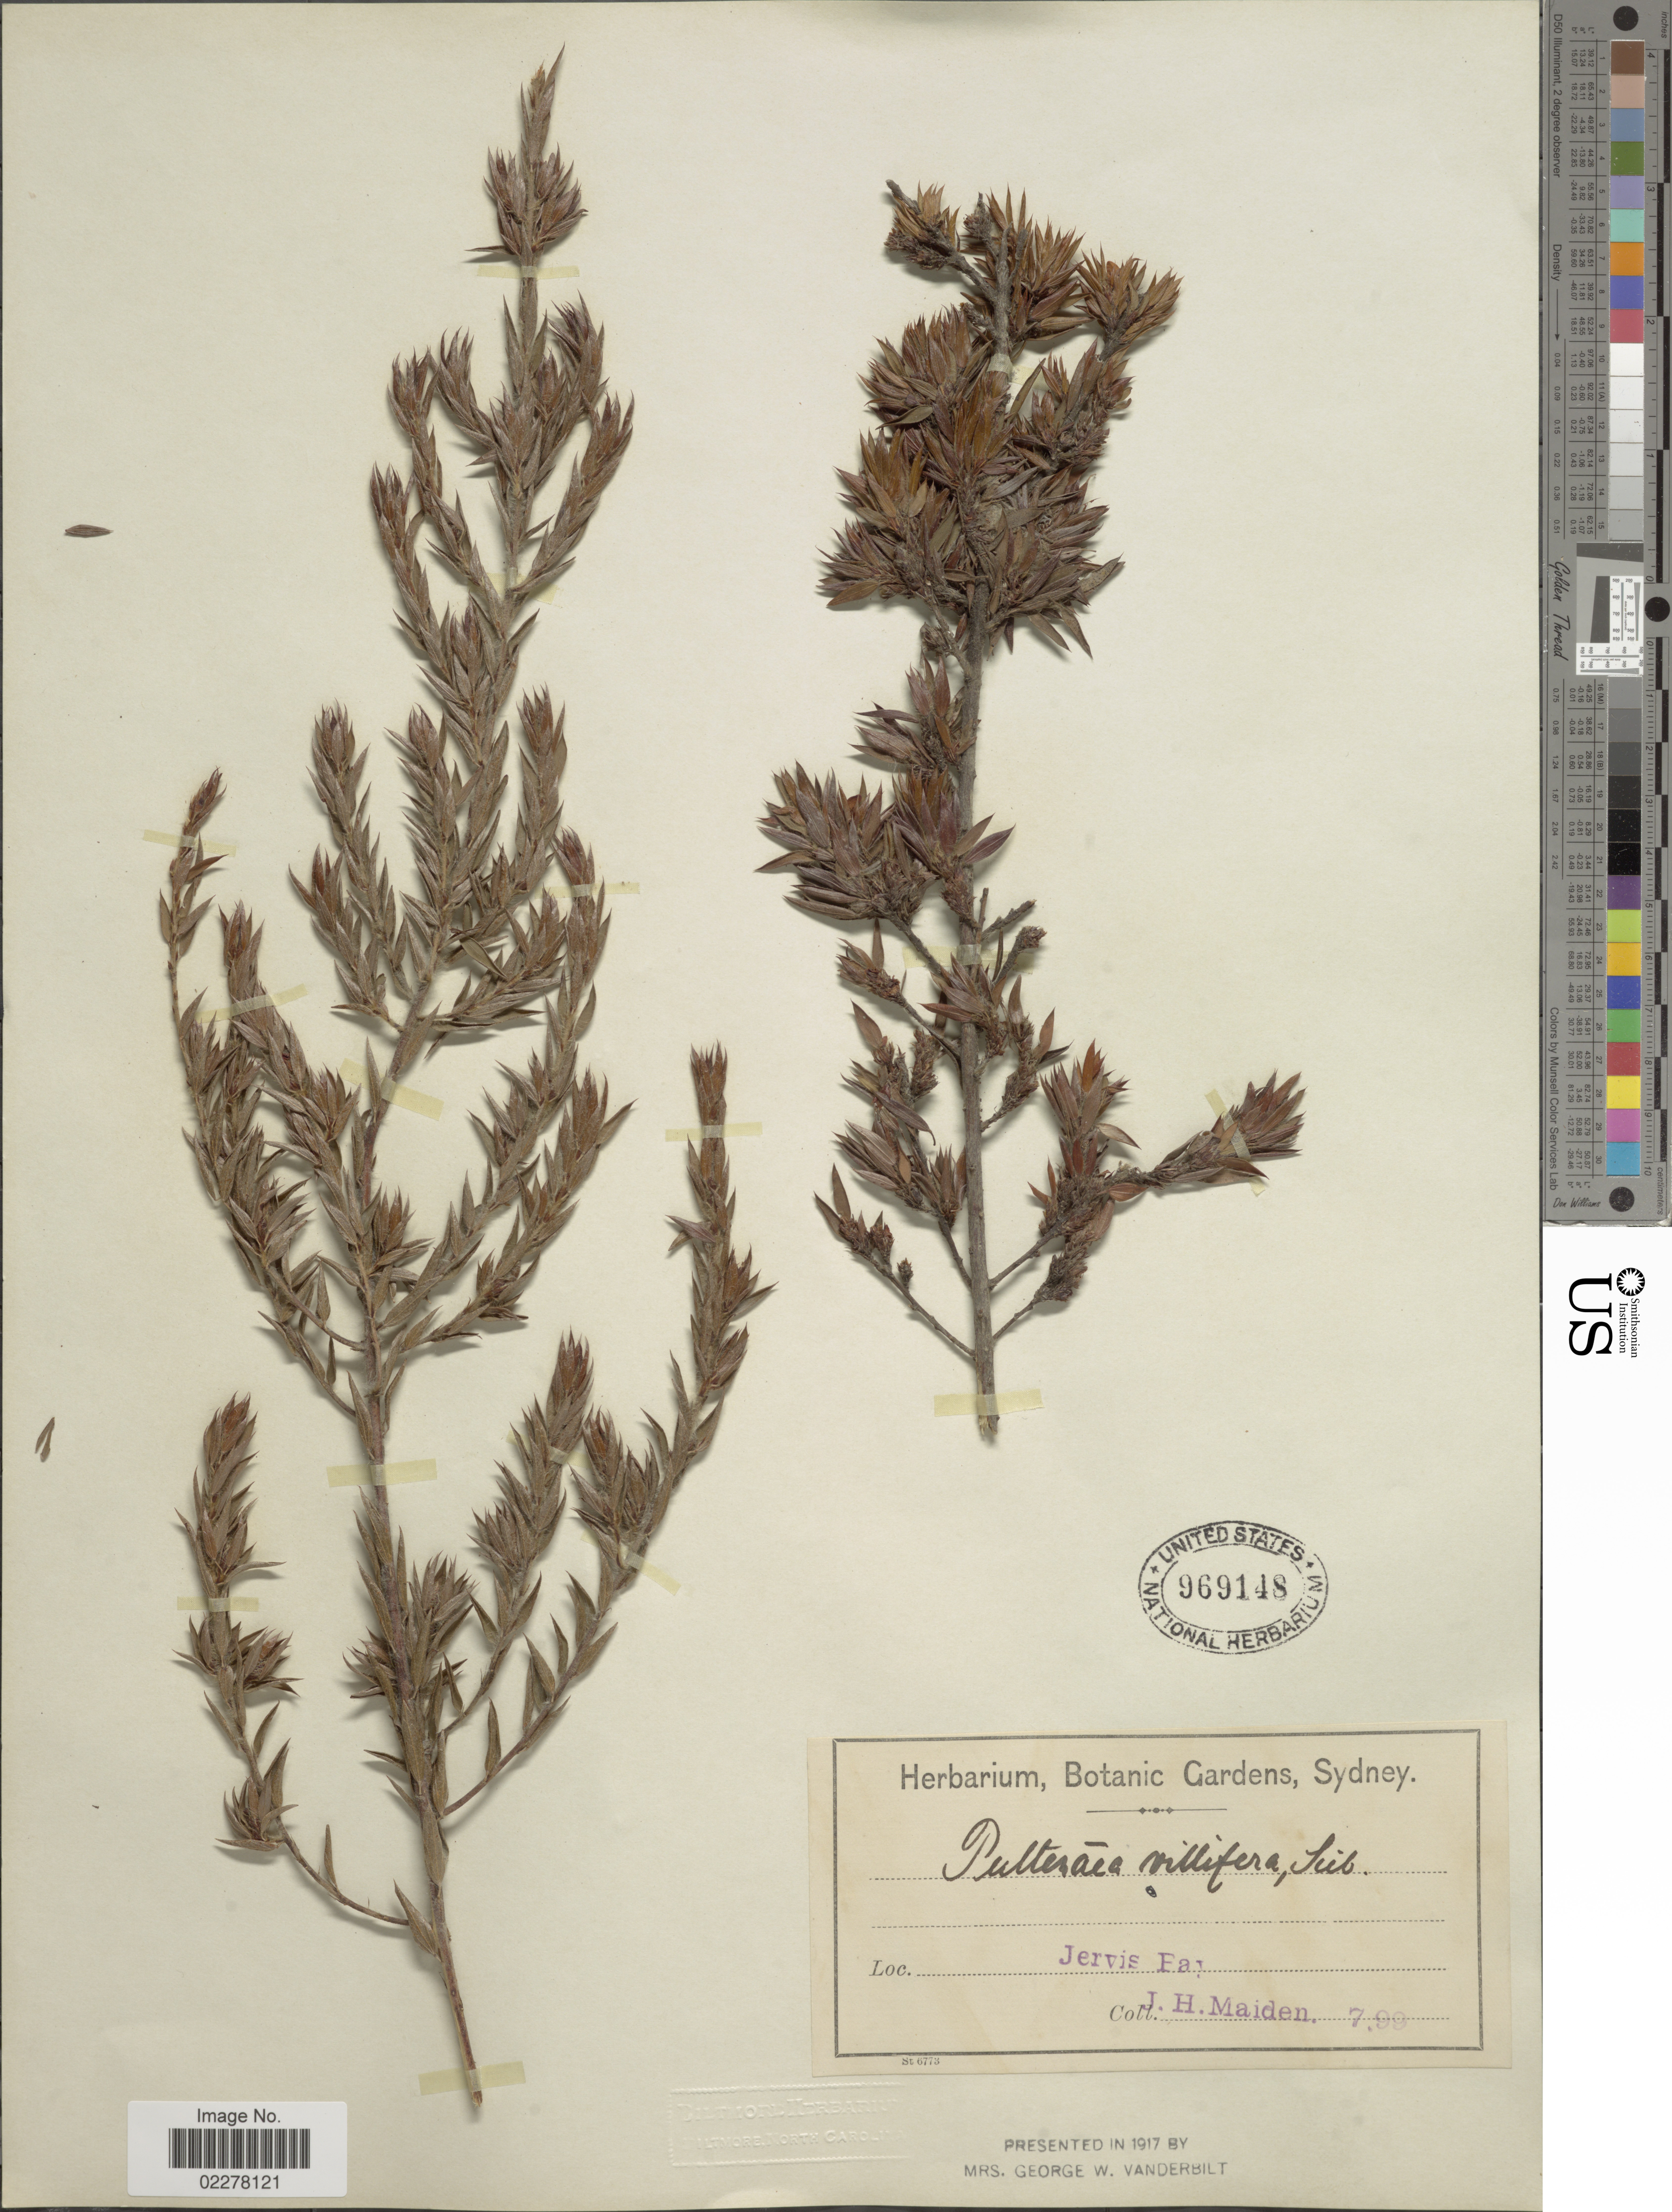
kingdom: Plantae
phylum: Tracheophyta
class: Magnoliopsida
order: Fabales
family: Fabaceae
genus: Pultenaea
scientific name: Pultenaea villifera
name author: DC.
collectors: J. Maiden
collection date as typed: Transcribed d/m/y: /7/99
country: Australia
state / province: New South Wales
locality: Jervis Bay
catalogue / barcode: US 969148